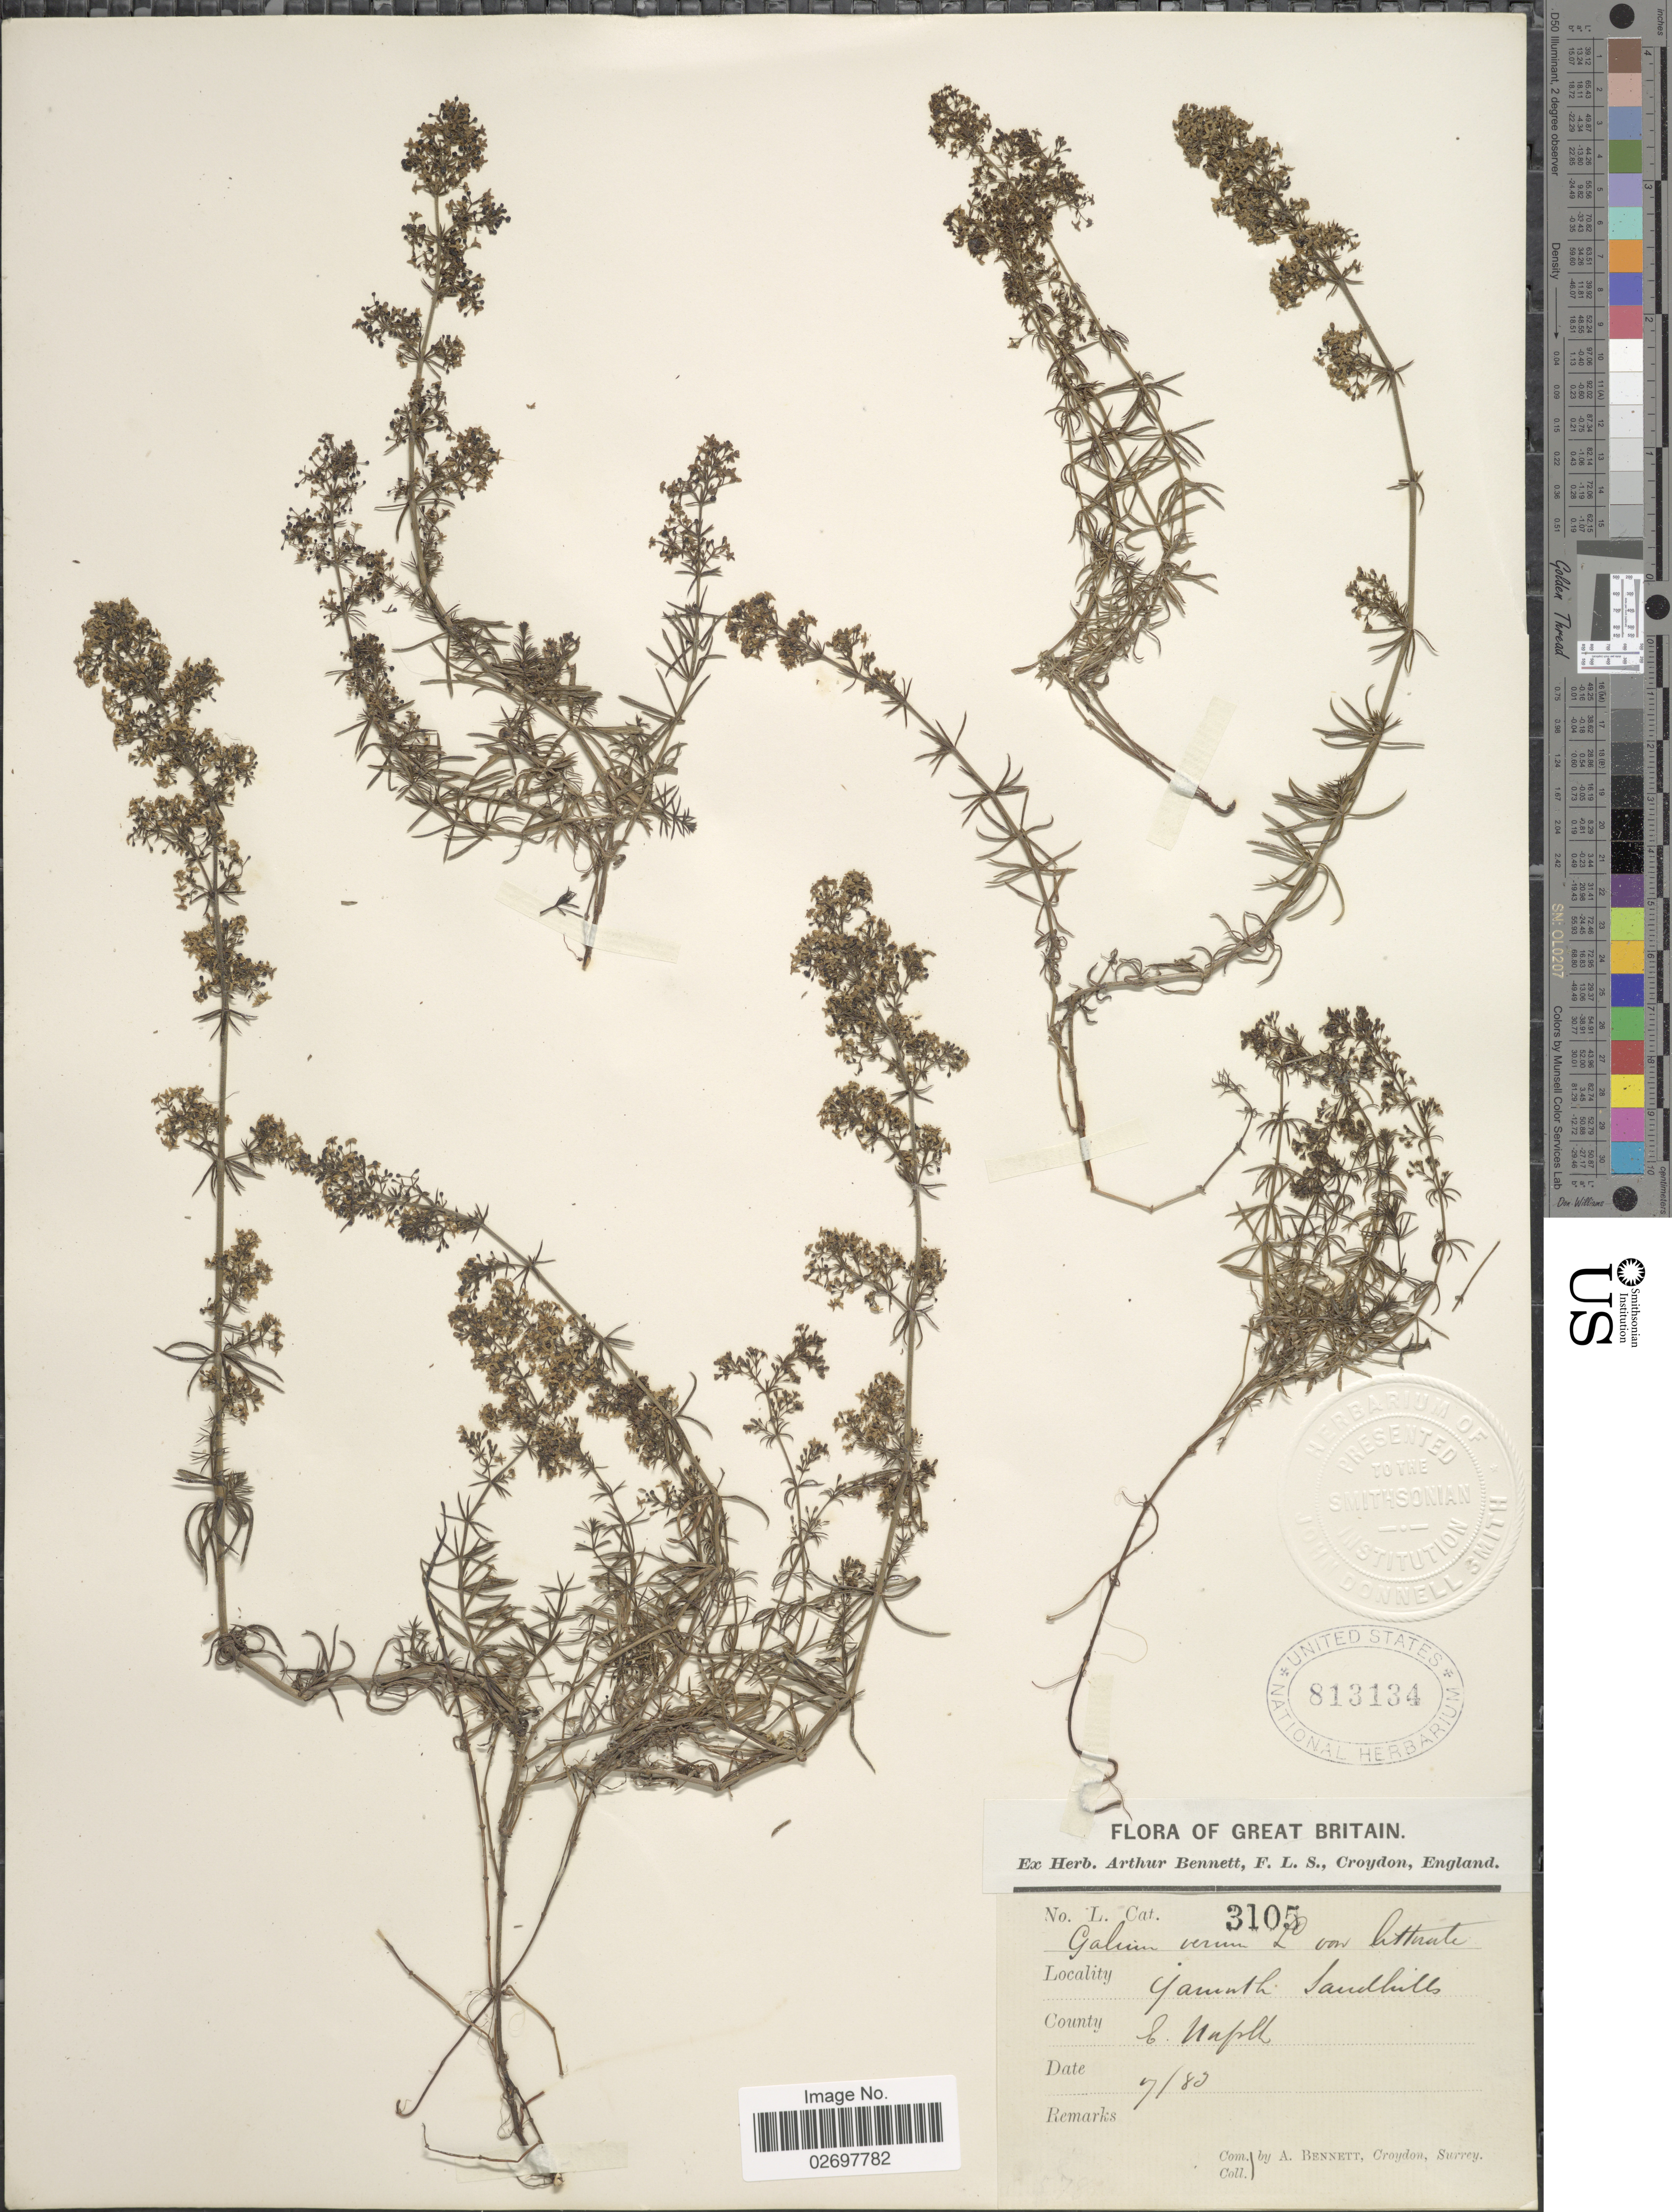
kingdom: Plantae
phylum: Tracheophyta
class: Magnoliopsida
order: Gentianales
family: Rubiaceae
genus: Galium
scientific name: Galium verum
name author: L.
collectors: A. Bennett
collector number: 3105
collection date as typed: Transcribed d/m/y: /7/80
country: United Kingdom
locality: Yaminth Sandhills, Great Britain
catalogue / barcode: US 813134